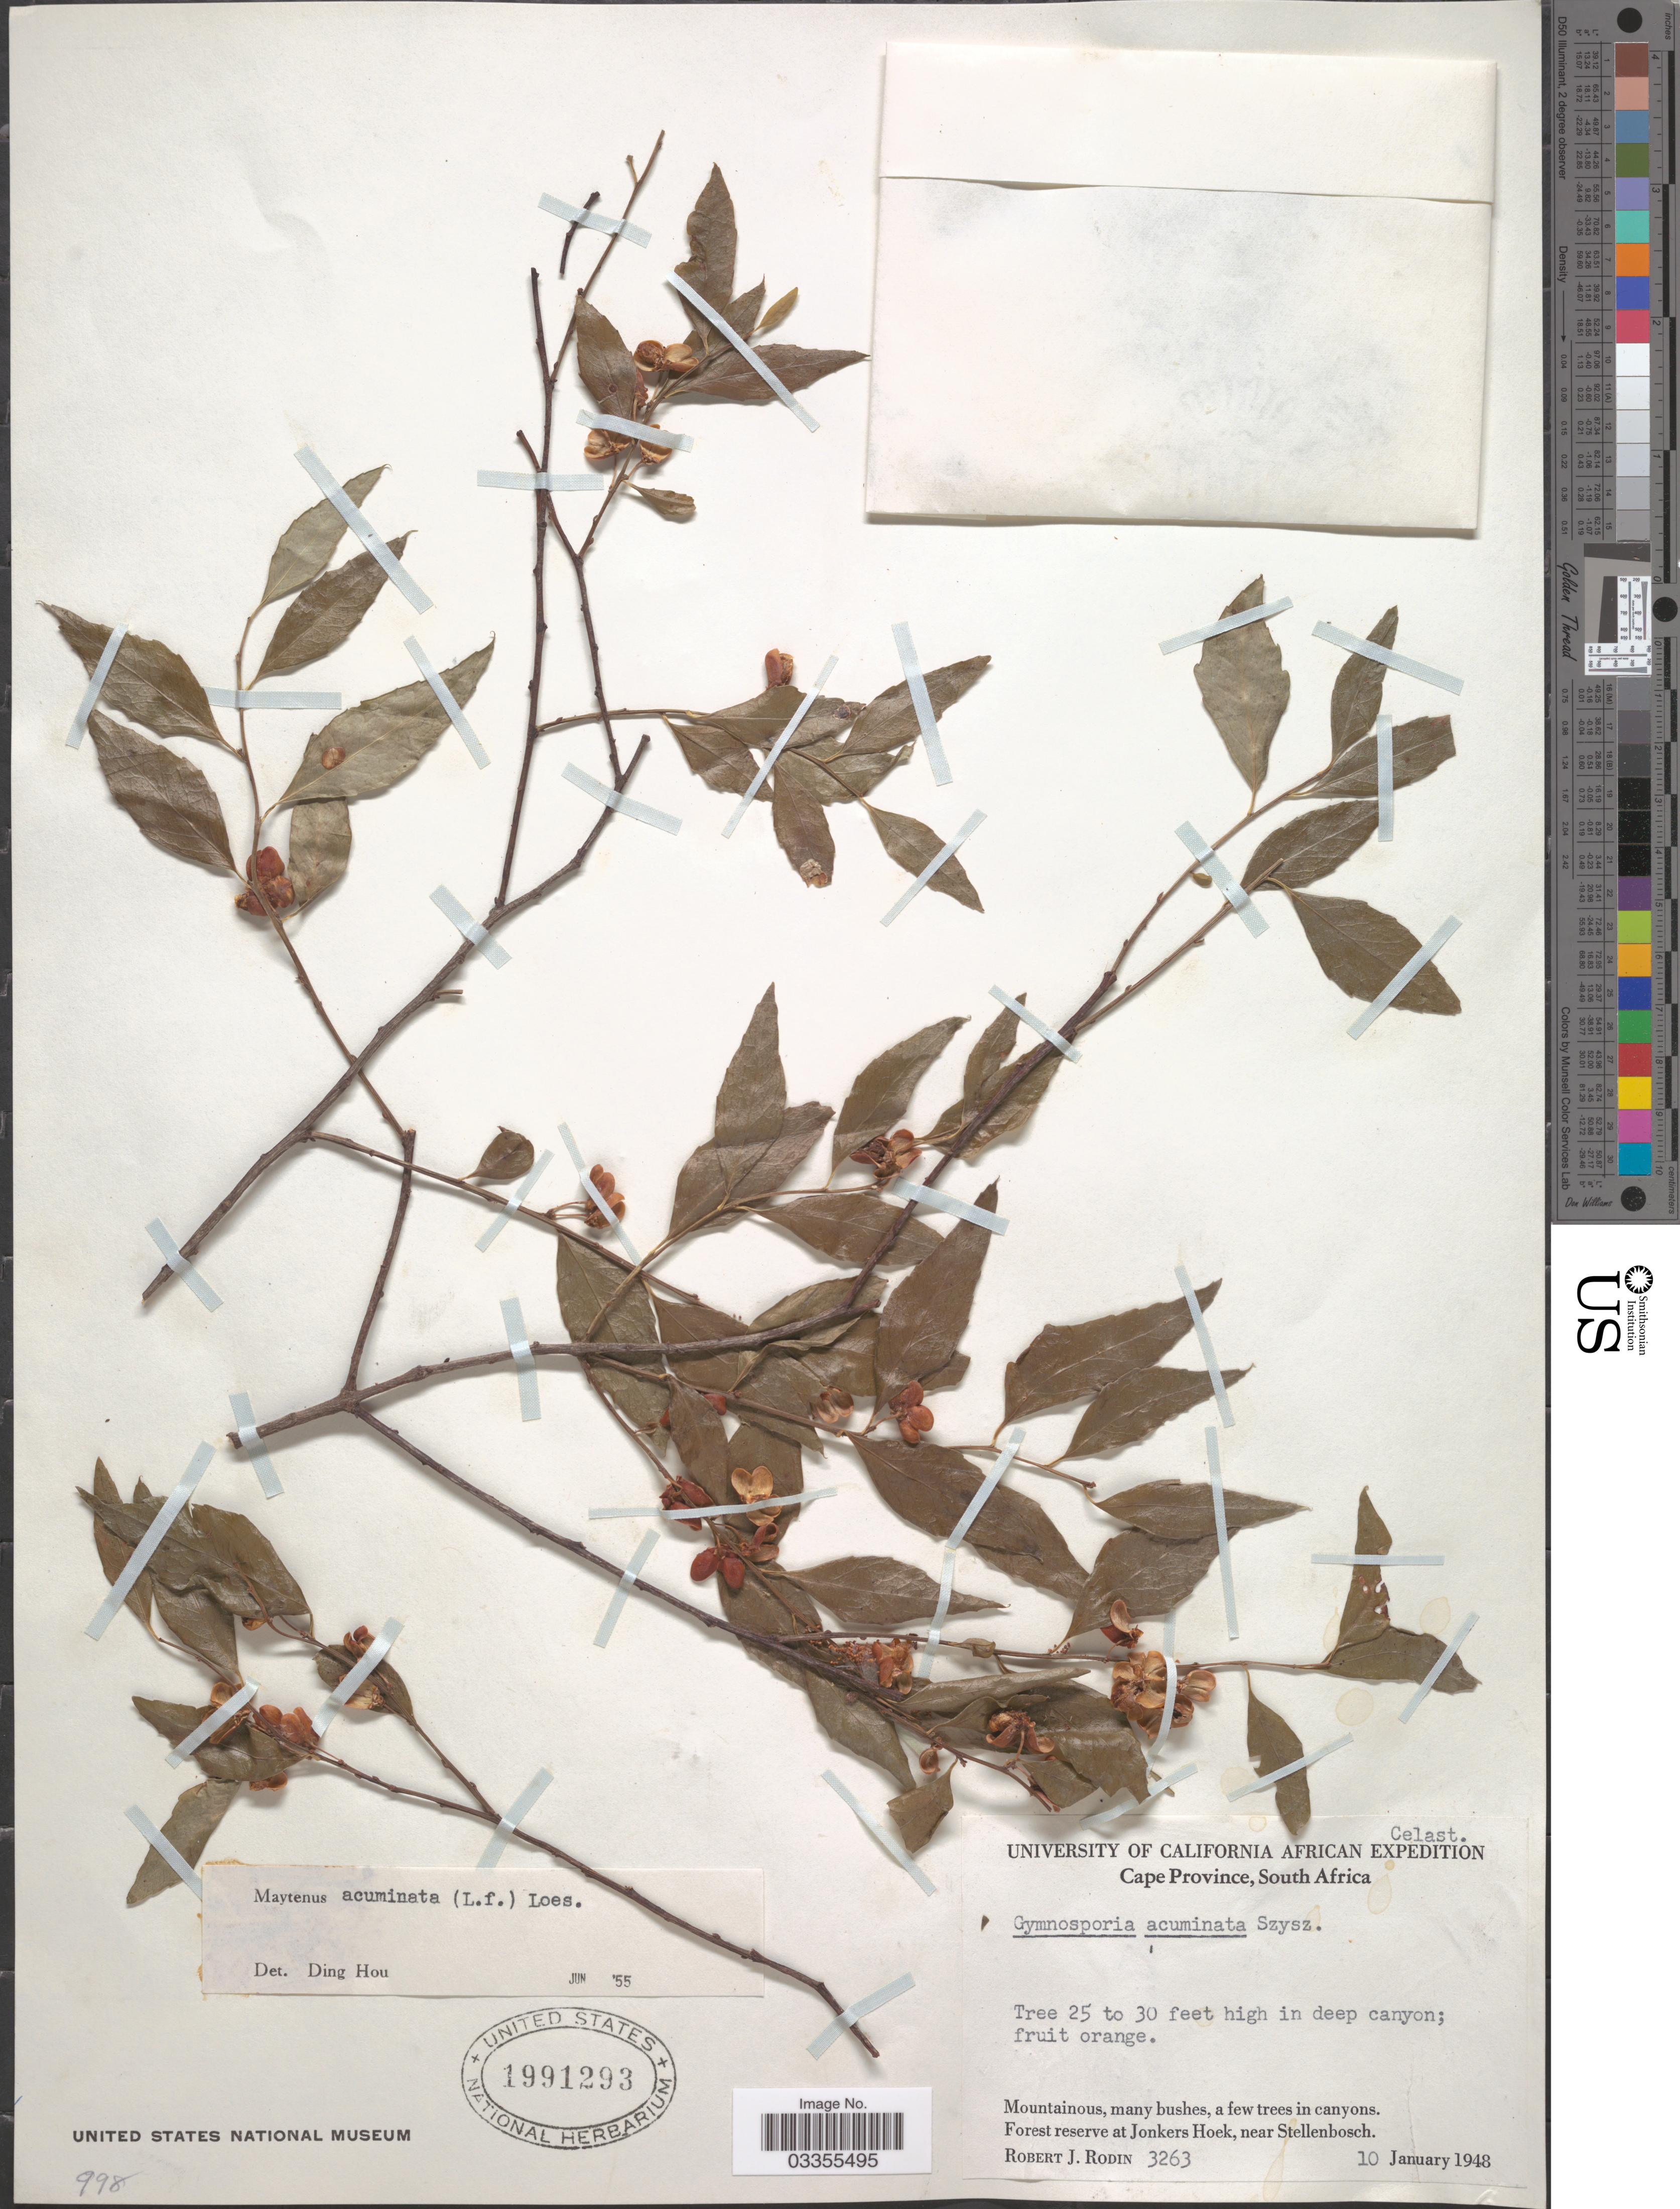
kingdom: Plantae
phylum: Tracheophyta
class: Magnoliopsida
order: Celastrales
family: Celastraceae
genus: Gymnosporia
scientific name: Gymnosporia acuminata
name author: Hook. f. ex M.A. Lawson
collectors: R. J. Rodin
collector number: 3263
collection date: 1948-01-10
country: South Africa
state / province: Western Cape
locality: Forest reserve at Jonkers Hoek, near Stellenbosch.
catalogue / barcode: US 1991293